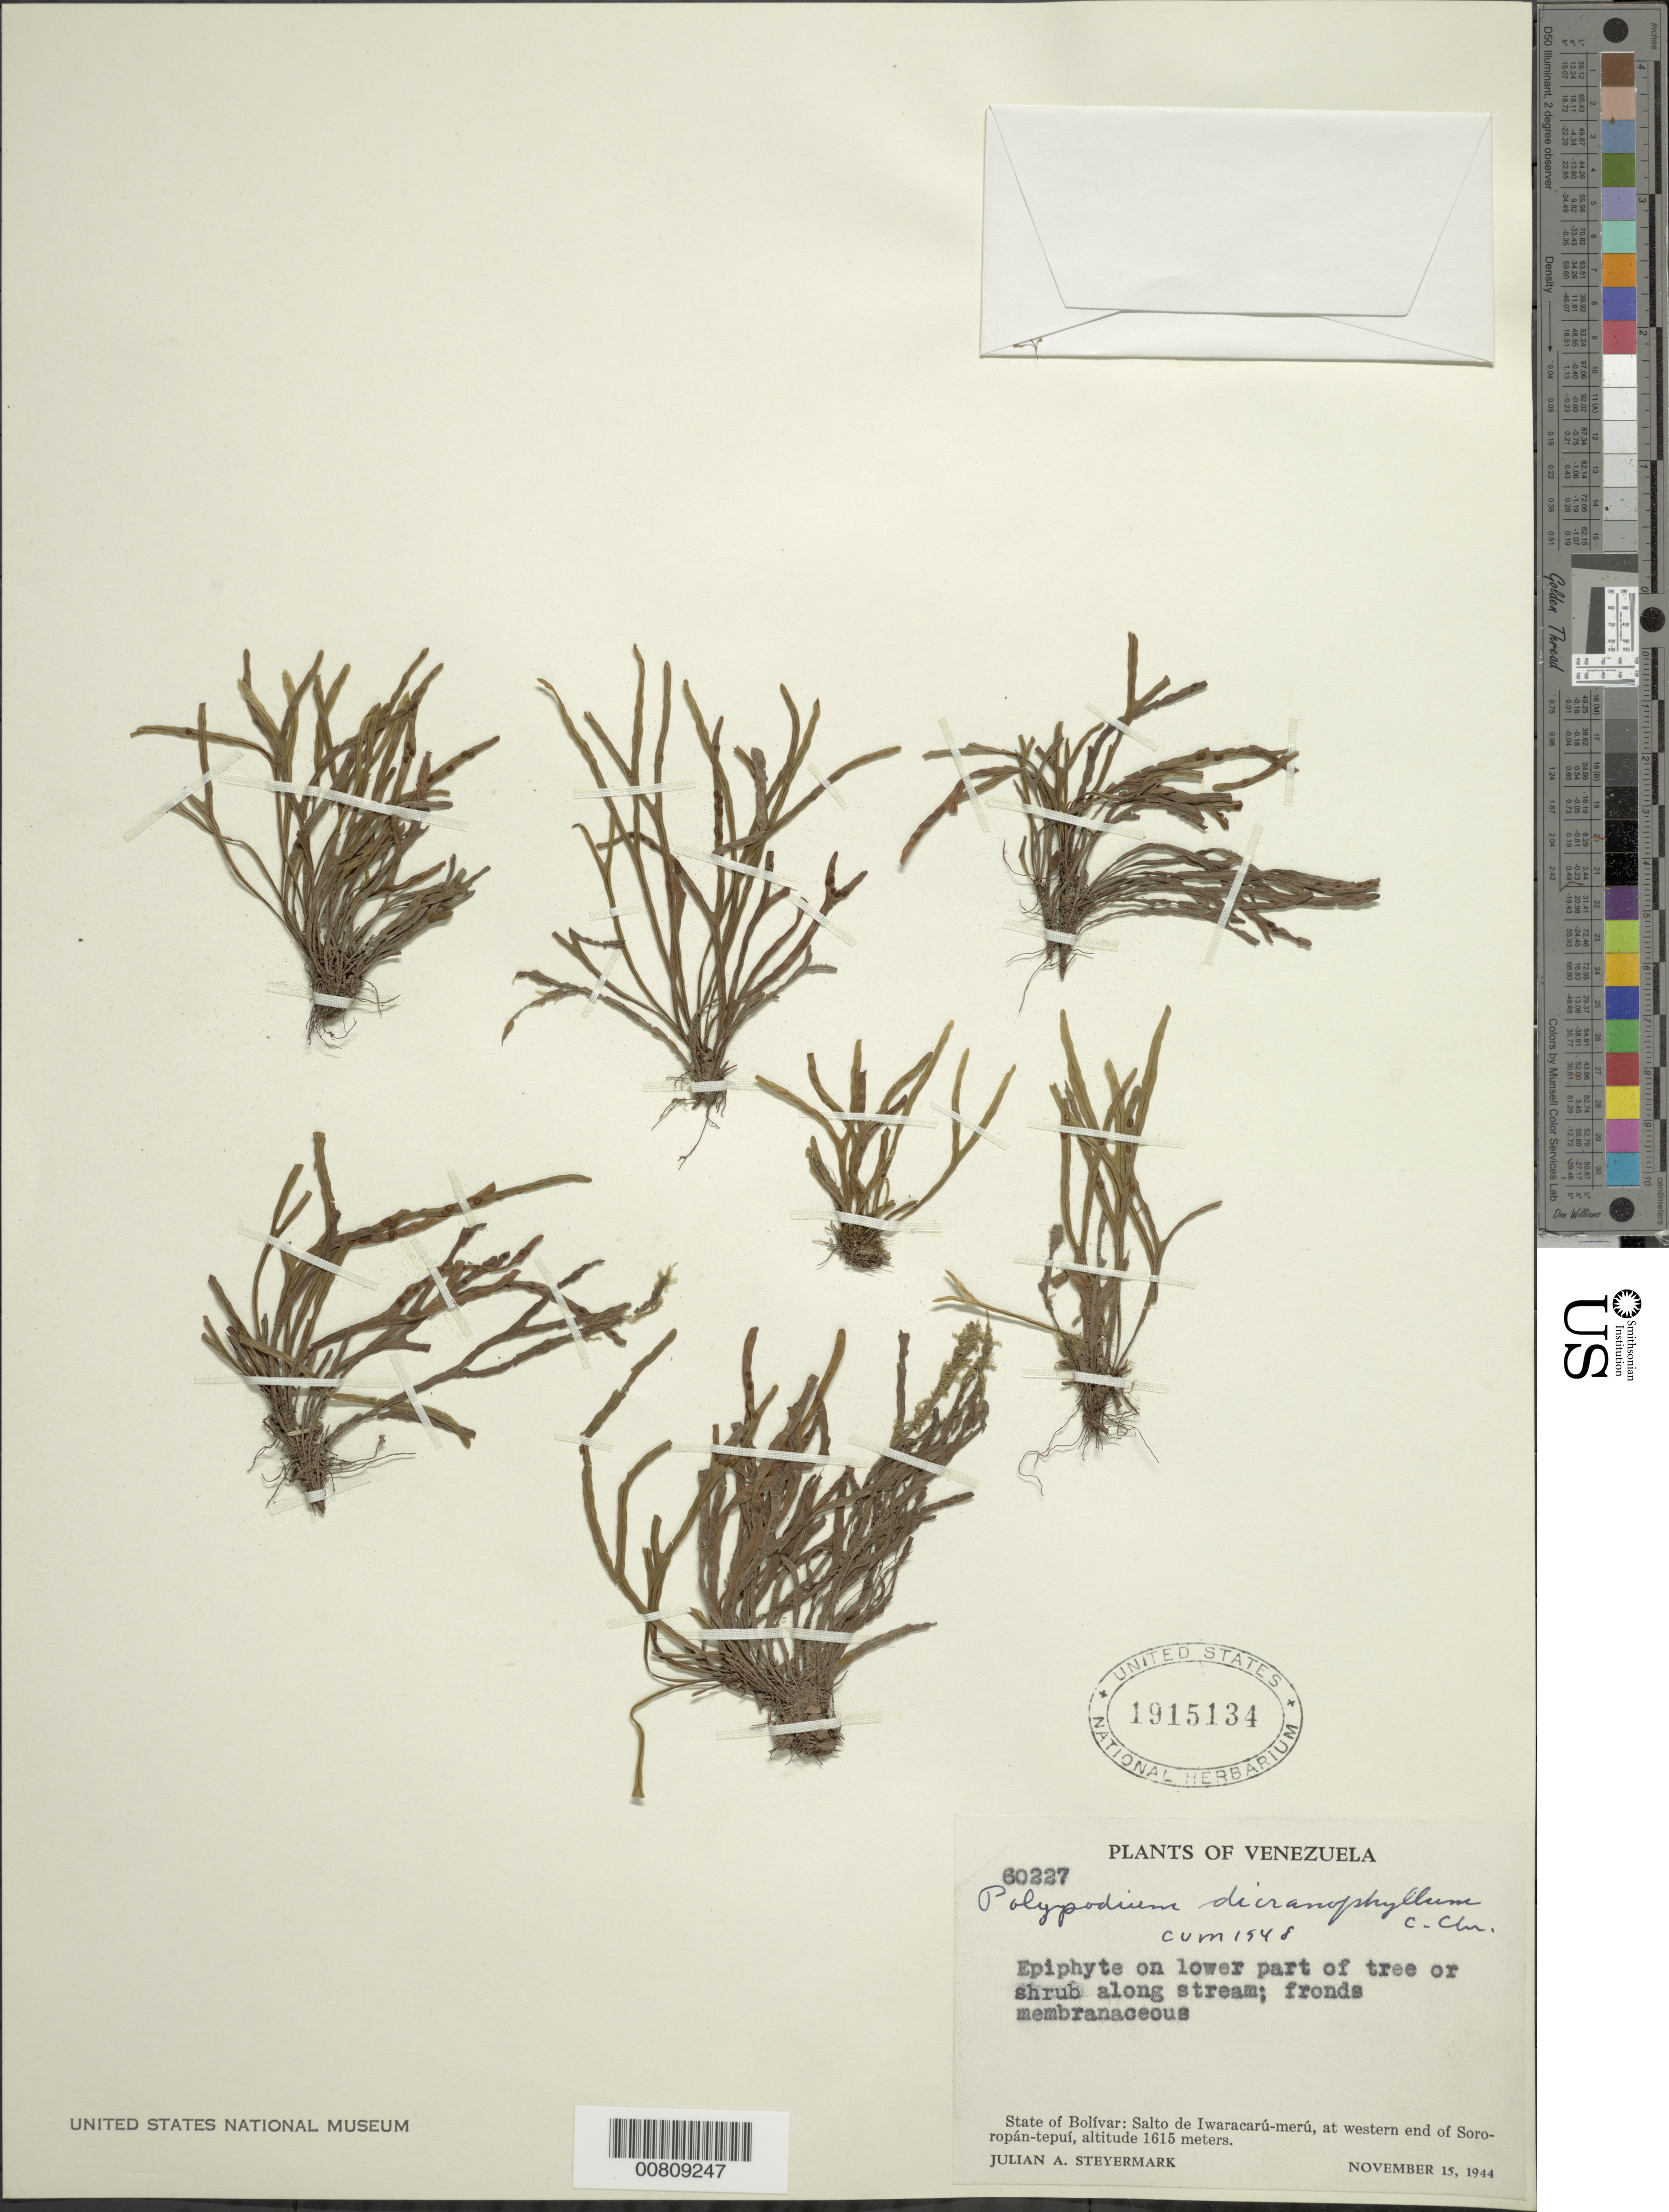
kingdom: Plantae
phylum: Tracheophyta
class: Polypodiopsida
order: Polypodiales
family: Polypodiaceae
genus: Cochlidium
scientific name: Cochlidium furcatum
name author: (Hook. & Grev.) C. Chr.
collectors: J. Steyermark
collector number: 60227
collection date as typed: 15-Nov-44 to 17-Nov-44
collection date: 1944-11-15/1944-11-17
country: Venezuela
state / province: Bolívar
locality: Salto de Iwaracarú-merú, W end of Sororopán-tepuí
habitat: On lower part of tree or shrub along stream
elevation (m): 1615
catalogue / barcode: US 1915134